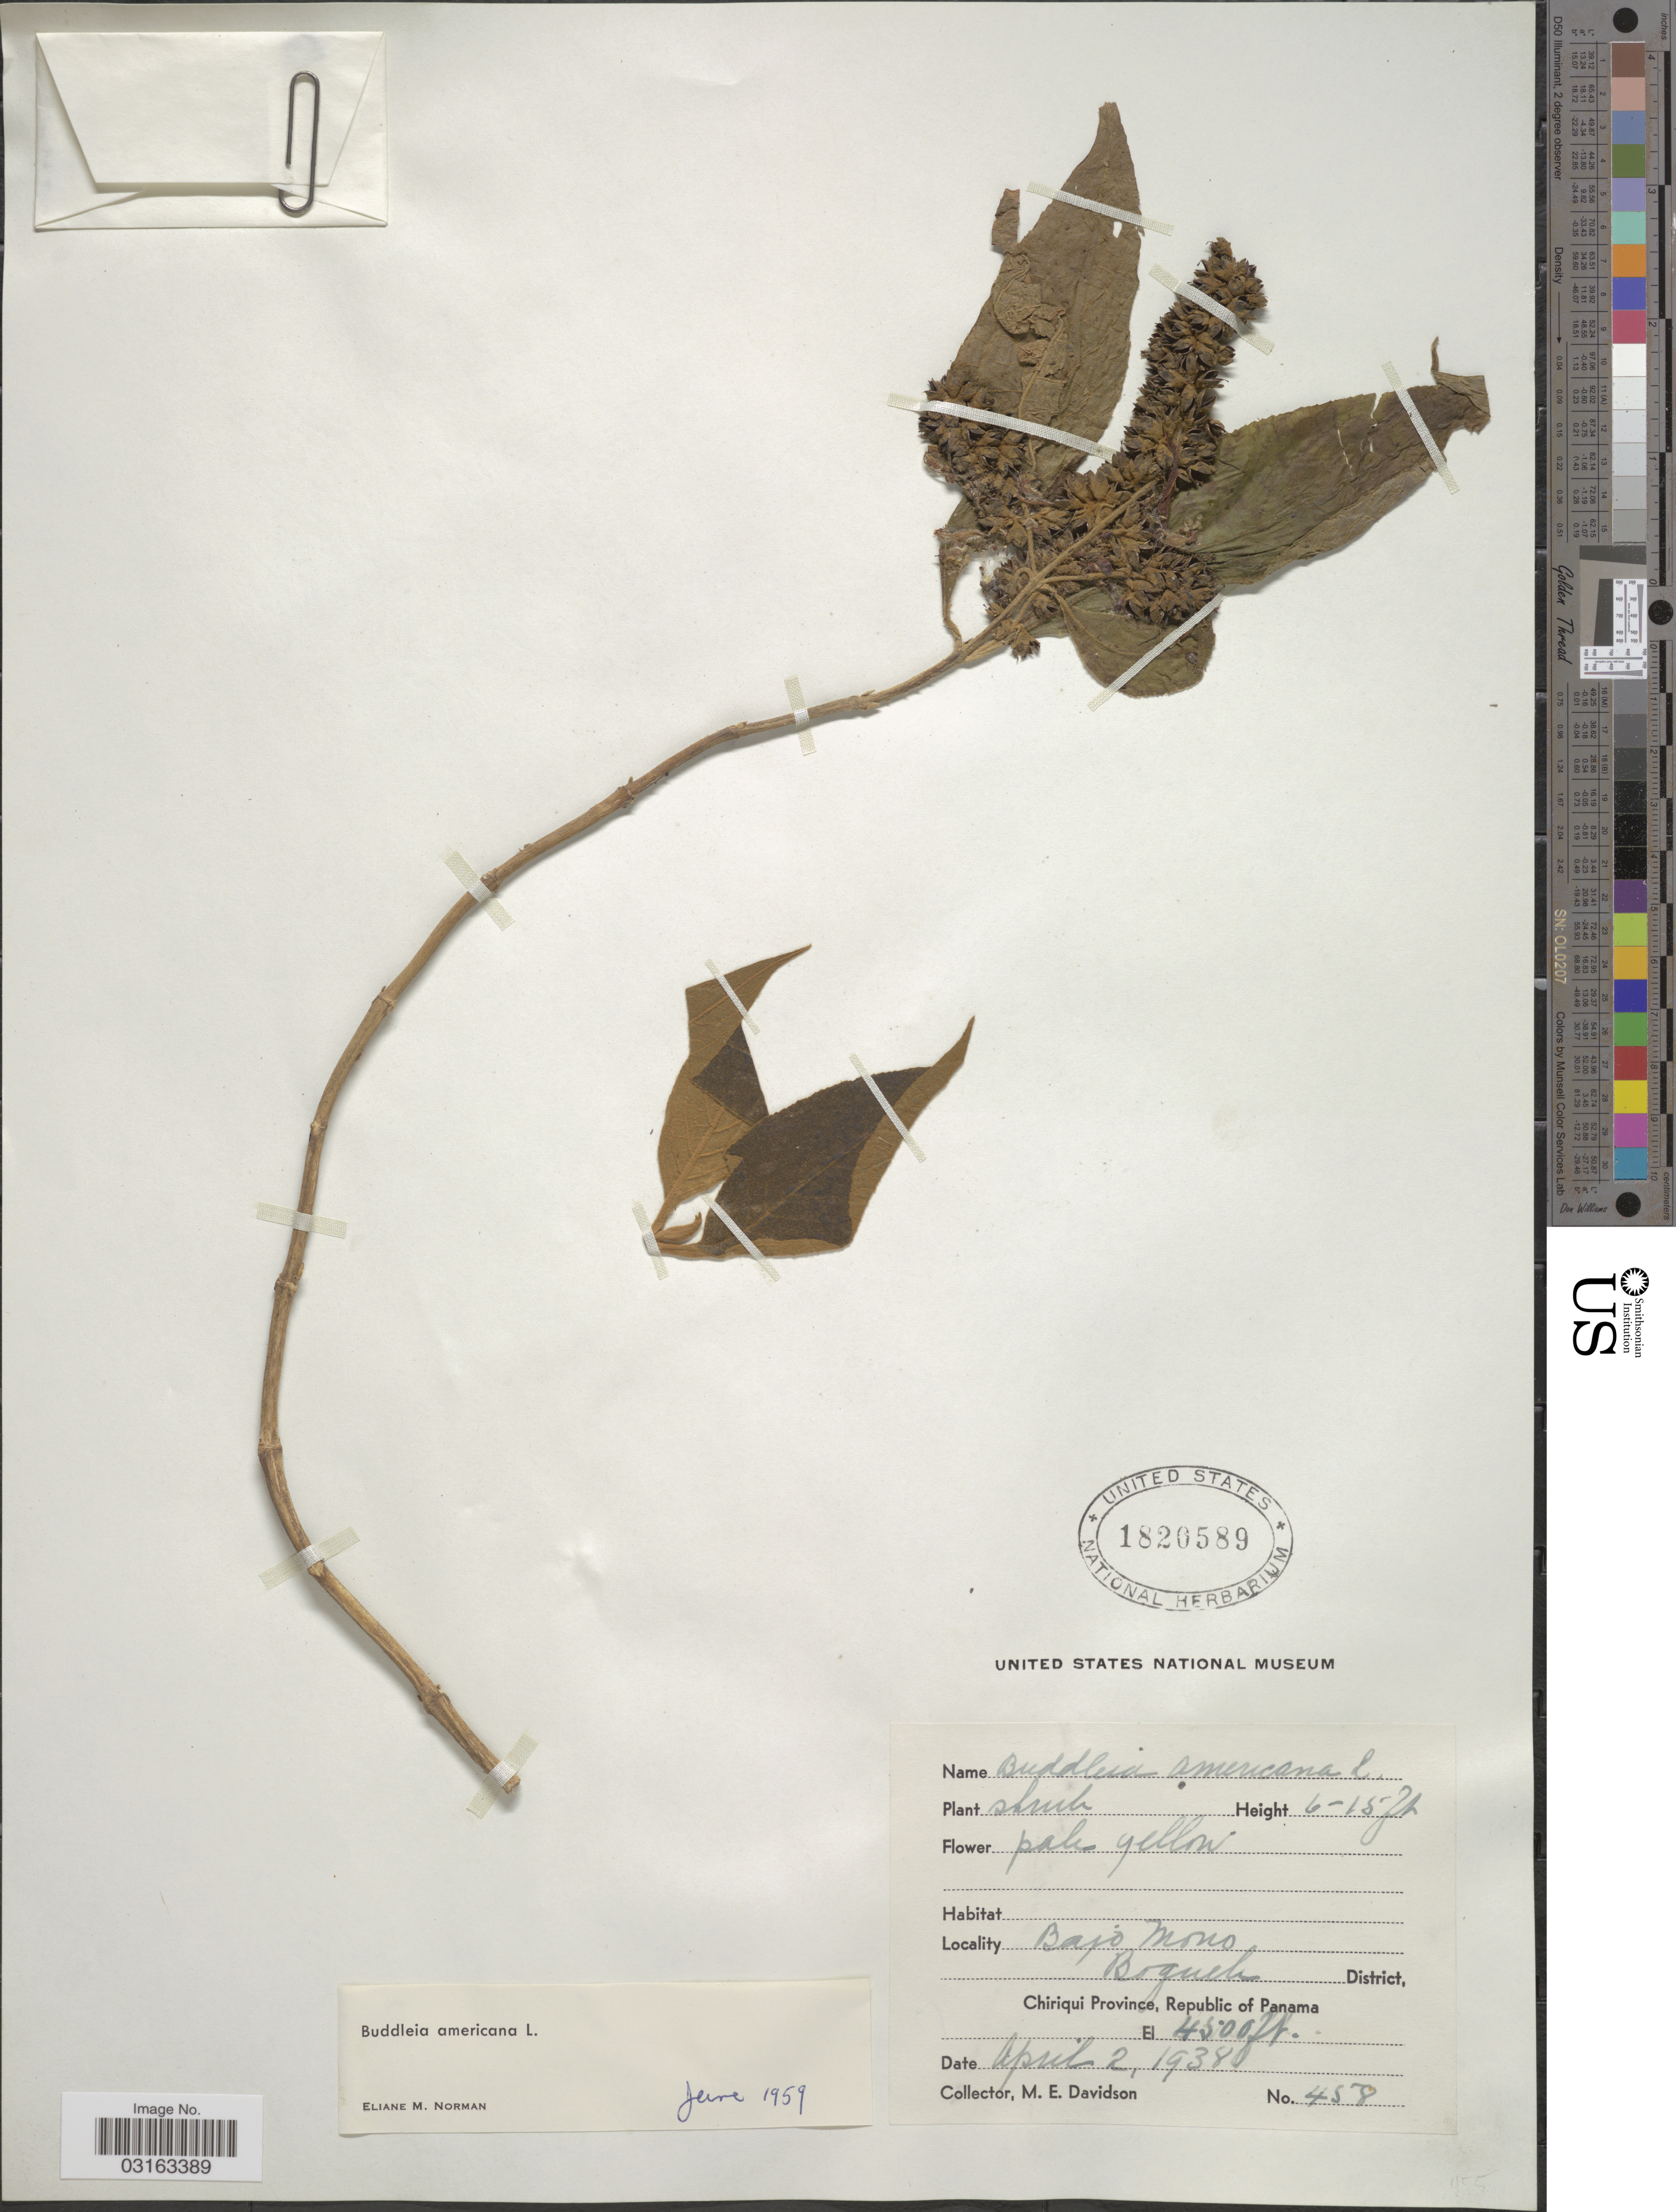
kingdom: Plantae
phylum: Tracheophyta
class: Magnoliopsida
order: Lamiales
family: Scrophulariaceae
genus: Buddleja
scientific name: Buddleja americana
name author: L.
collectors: M. E. Davidson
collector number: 458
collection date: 1938-04-02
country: Panama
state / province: Chiriqui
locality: Bajo Mono, Boquete District.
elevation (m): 1372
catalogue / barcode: US 1820589